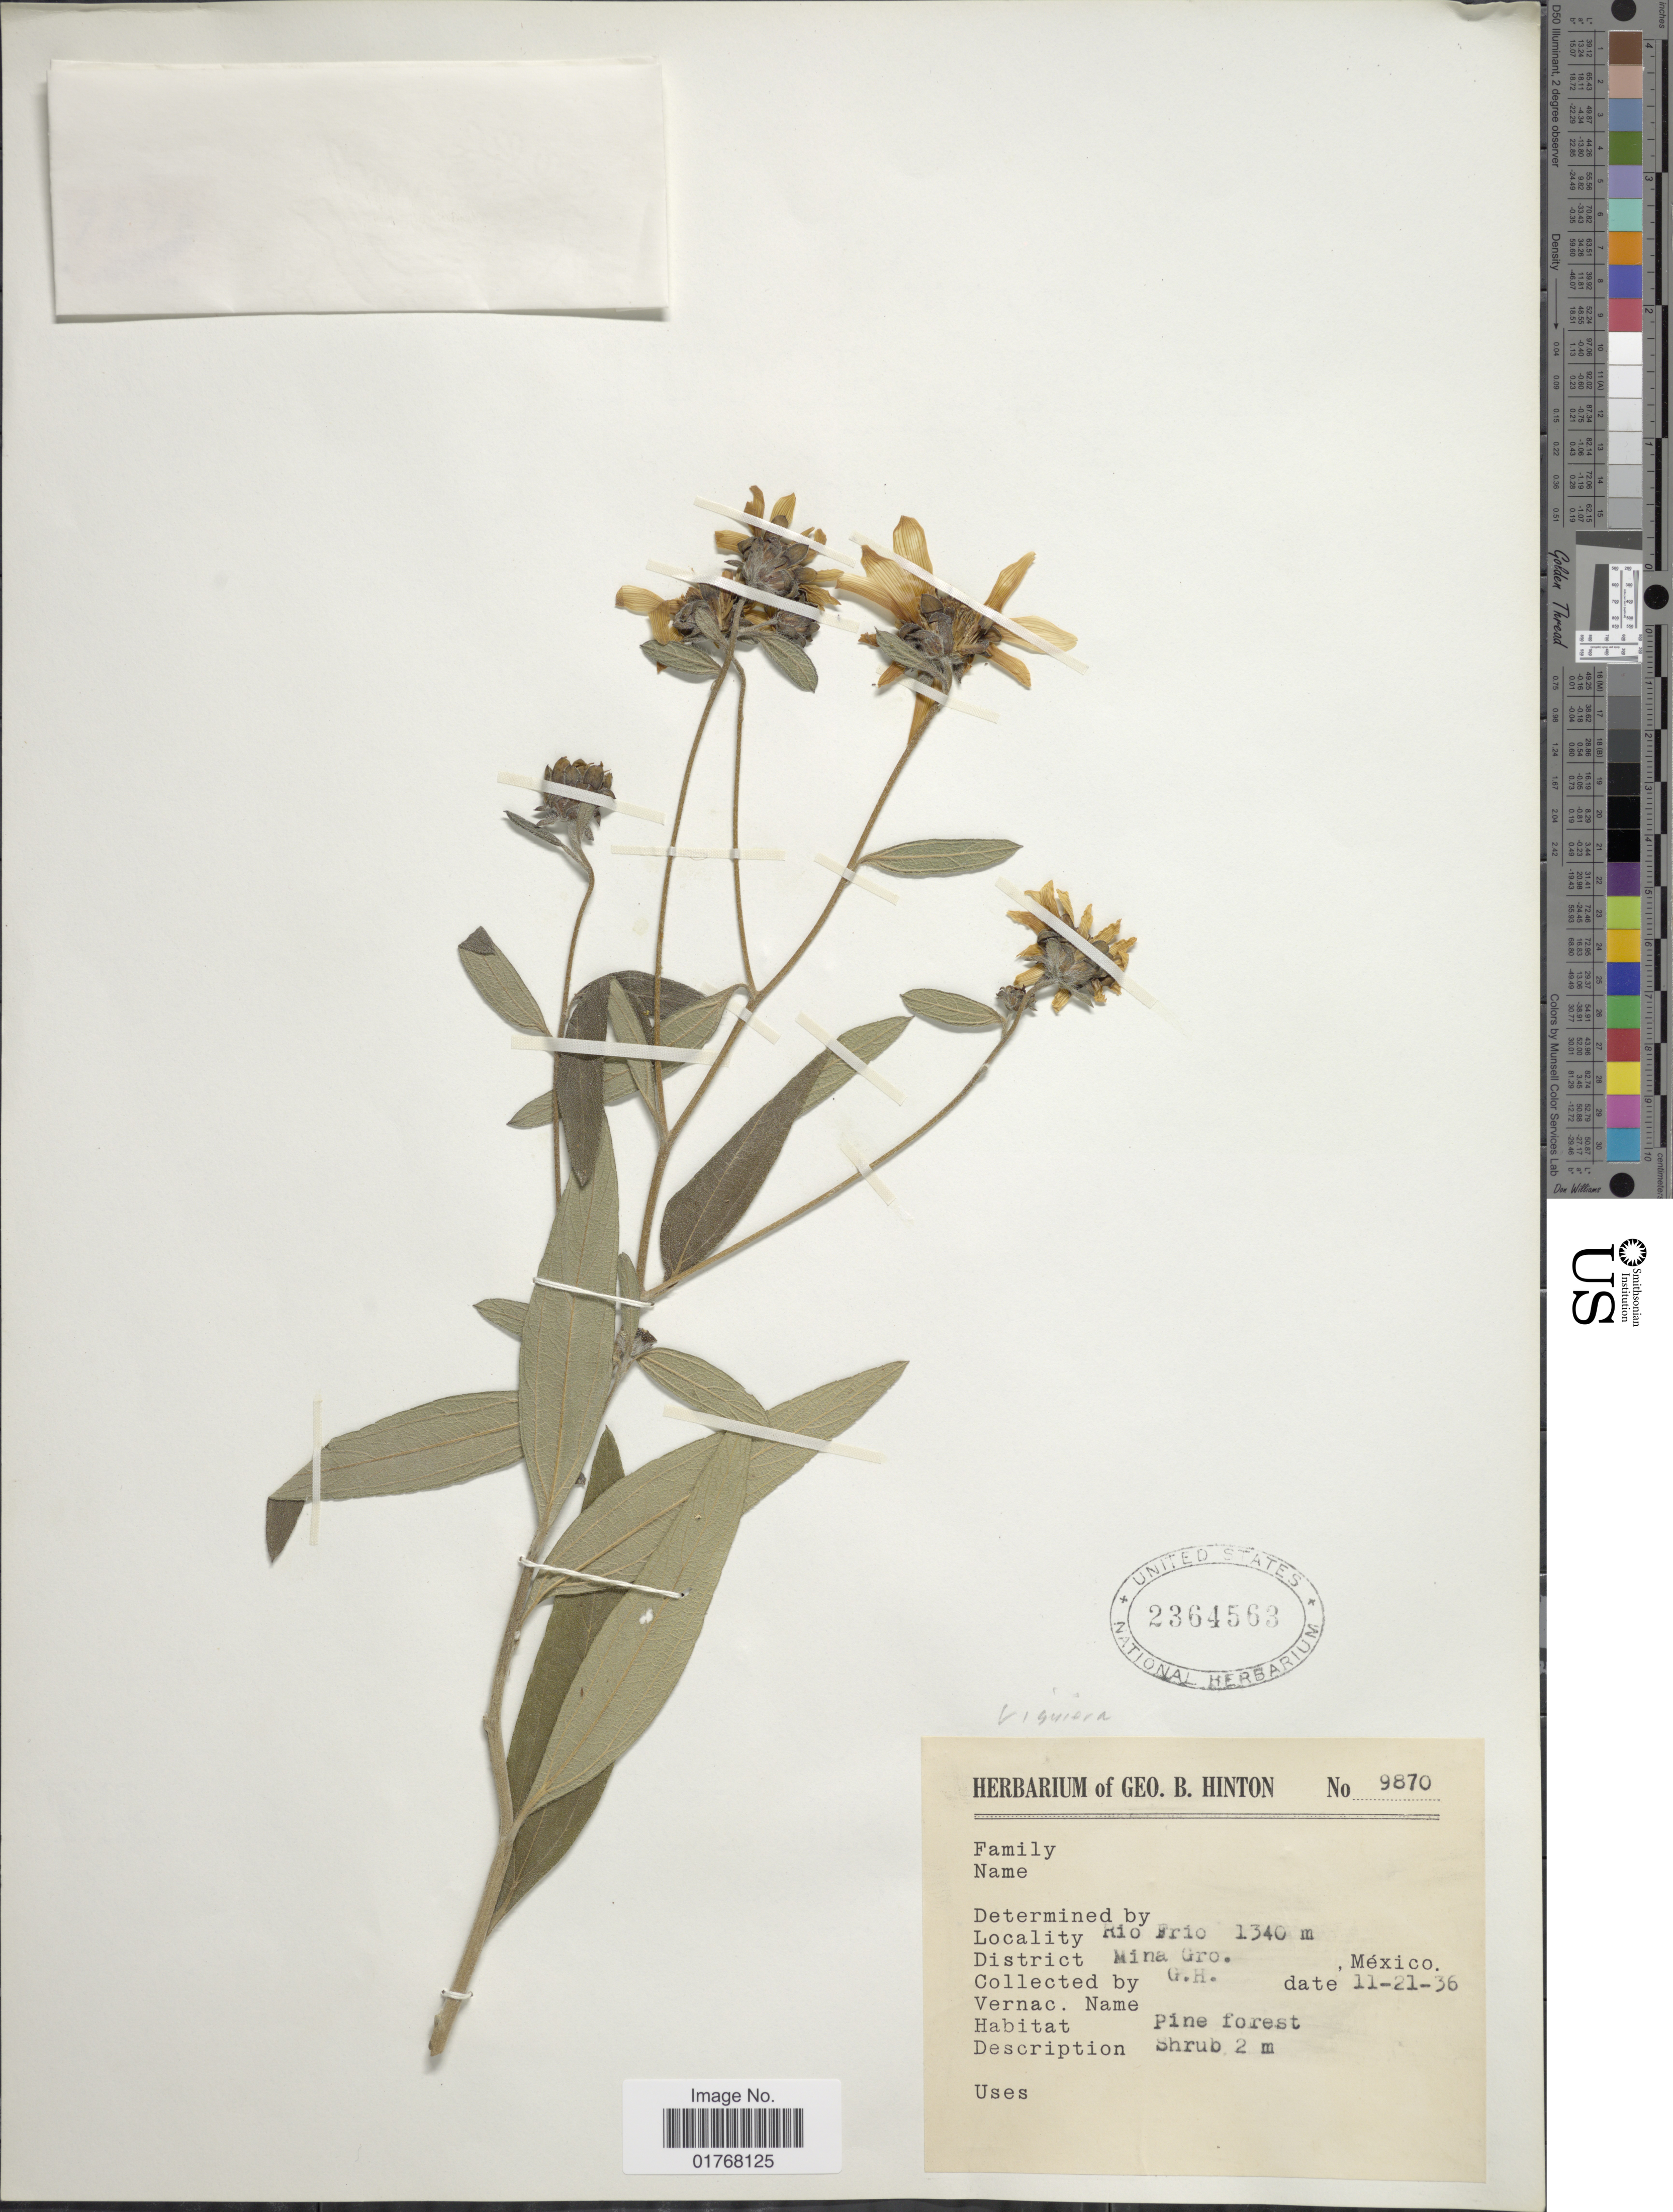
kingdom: Plantae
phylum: Tracheophyta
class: Magnoliopsida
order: Asterales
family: Asteraceae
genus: Viguiera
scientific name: Viguiera hemsleyana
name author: S.F. Blake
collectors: G. B. Hinton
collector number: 9870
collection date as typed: Transcribed d/m/y: 21/11/36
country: Mexico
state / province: Guerrero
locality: Rio Frio, District Mina Gro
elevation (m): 1340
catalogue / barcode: US 2364563